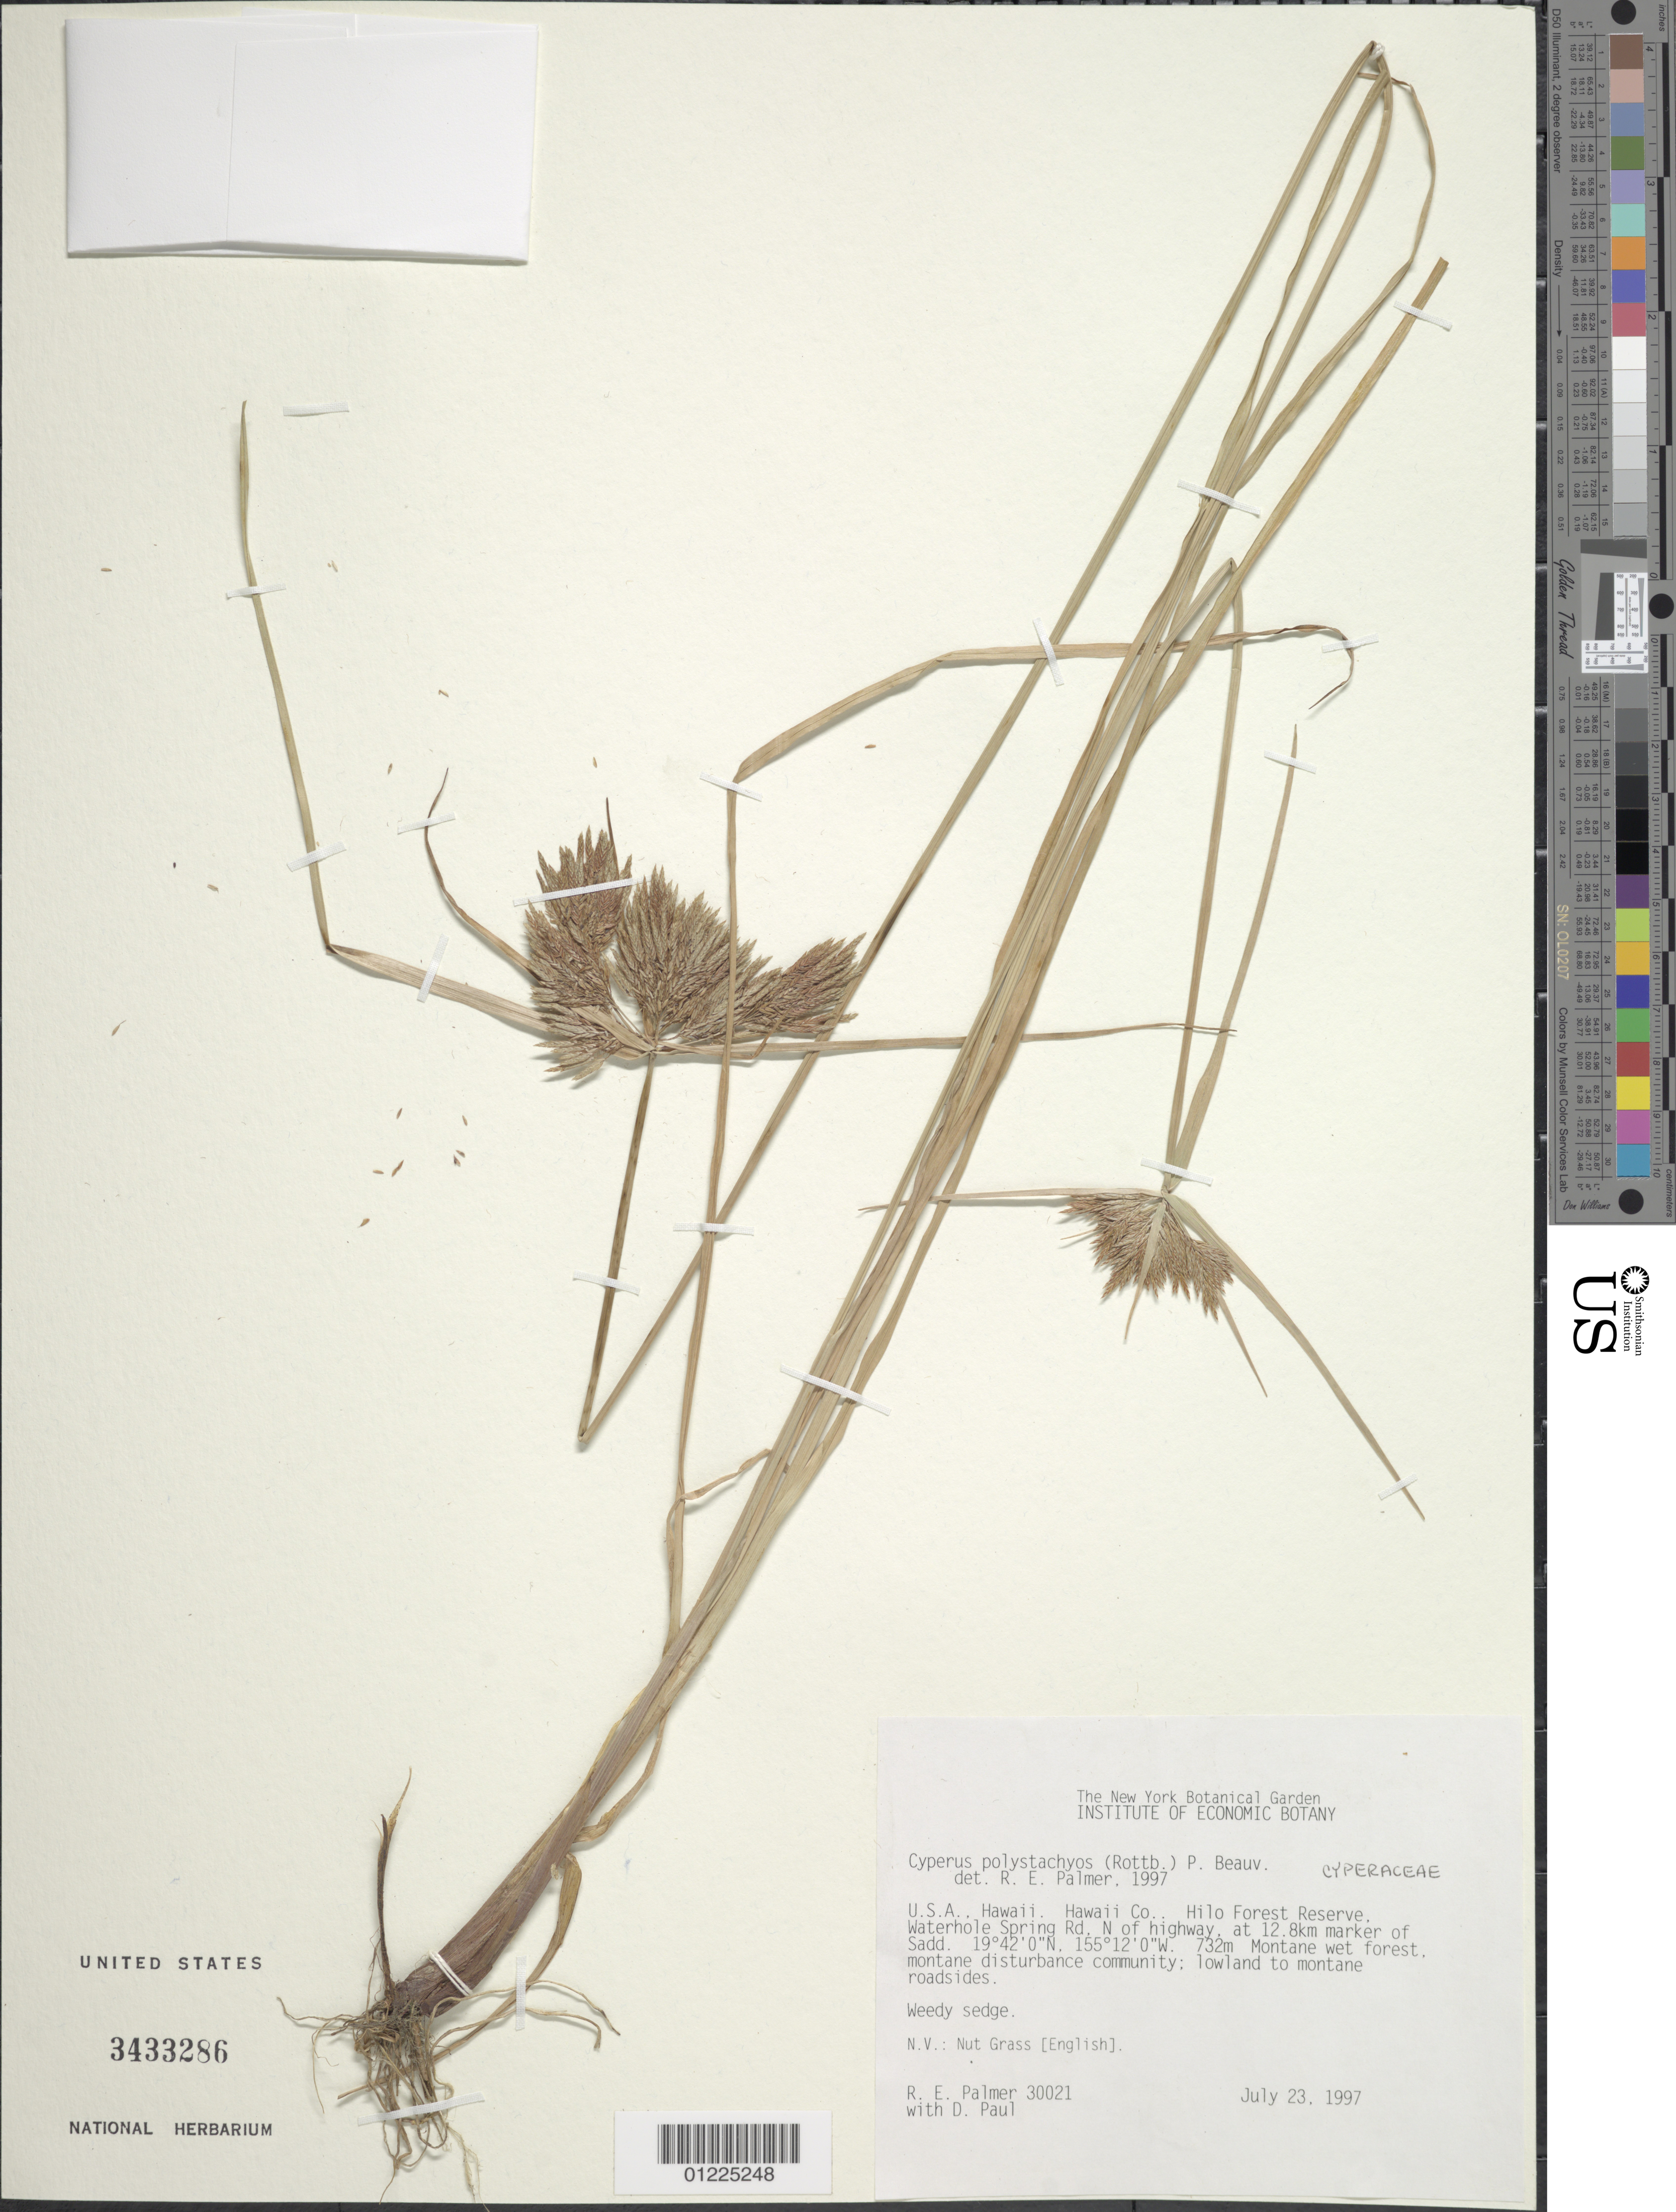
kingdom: Plantae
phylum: Tracheophyta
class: Liliopsida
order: Poales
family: Cyperaceae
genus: Cyperus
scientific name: Cyperus polystachyos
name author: Rottb.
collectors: R. Palmer & D. Paul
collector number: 30021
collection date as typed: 23 Jul 1997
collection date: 1997-07-23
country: United States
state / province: Hawaii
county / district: Hawaii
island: Hawaii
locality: Hilo Forest Reserve, Waterhole Spring Rd., N of Hwy, at 12.8 km marker of Sadd.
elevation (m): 732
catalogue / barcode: US 3433286